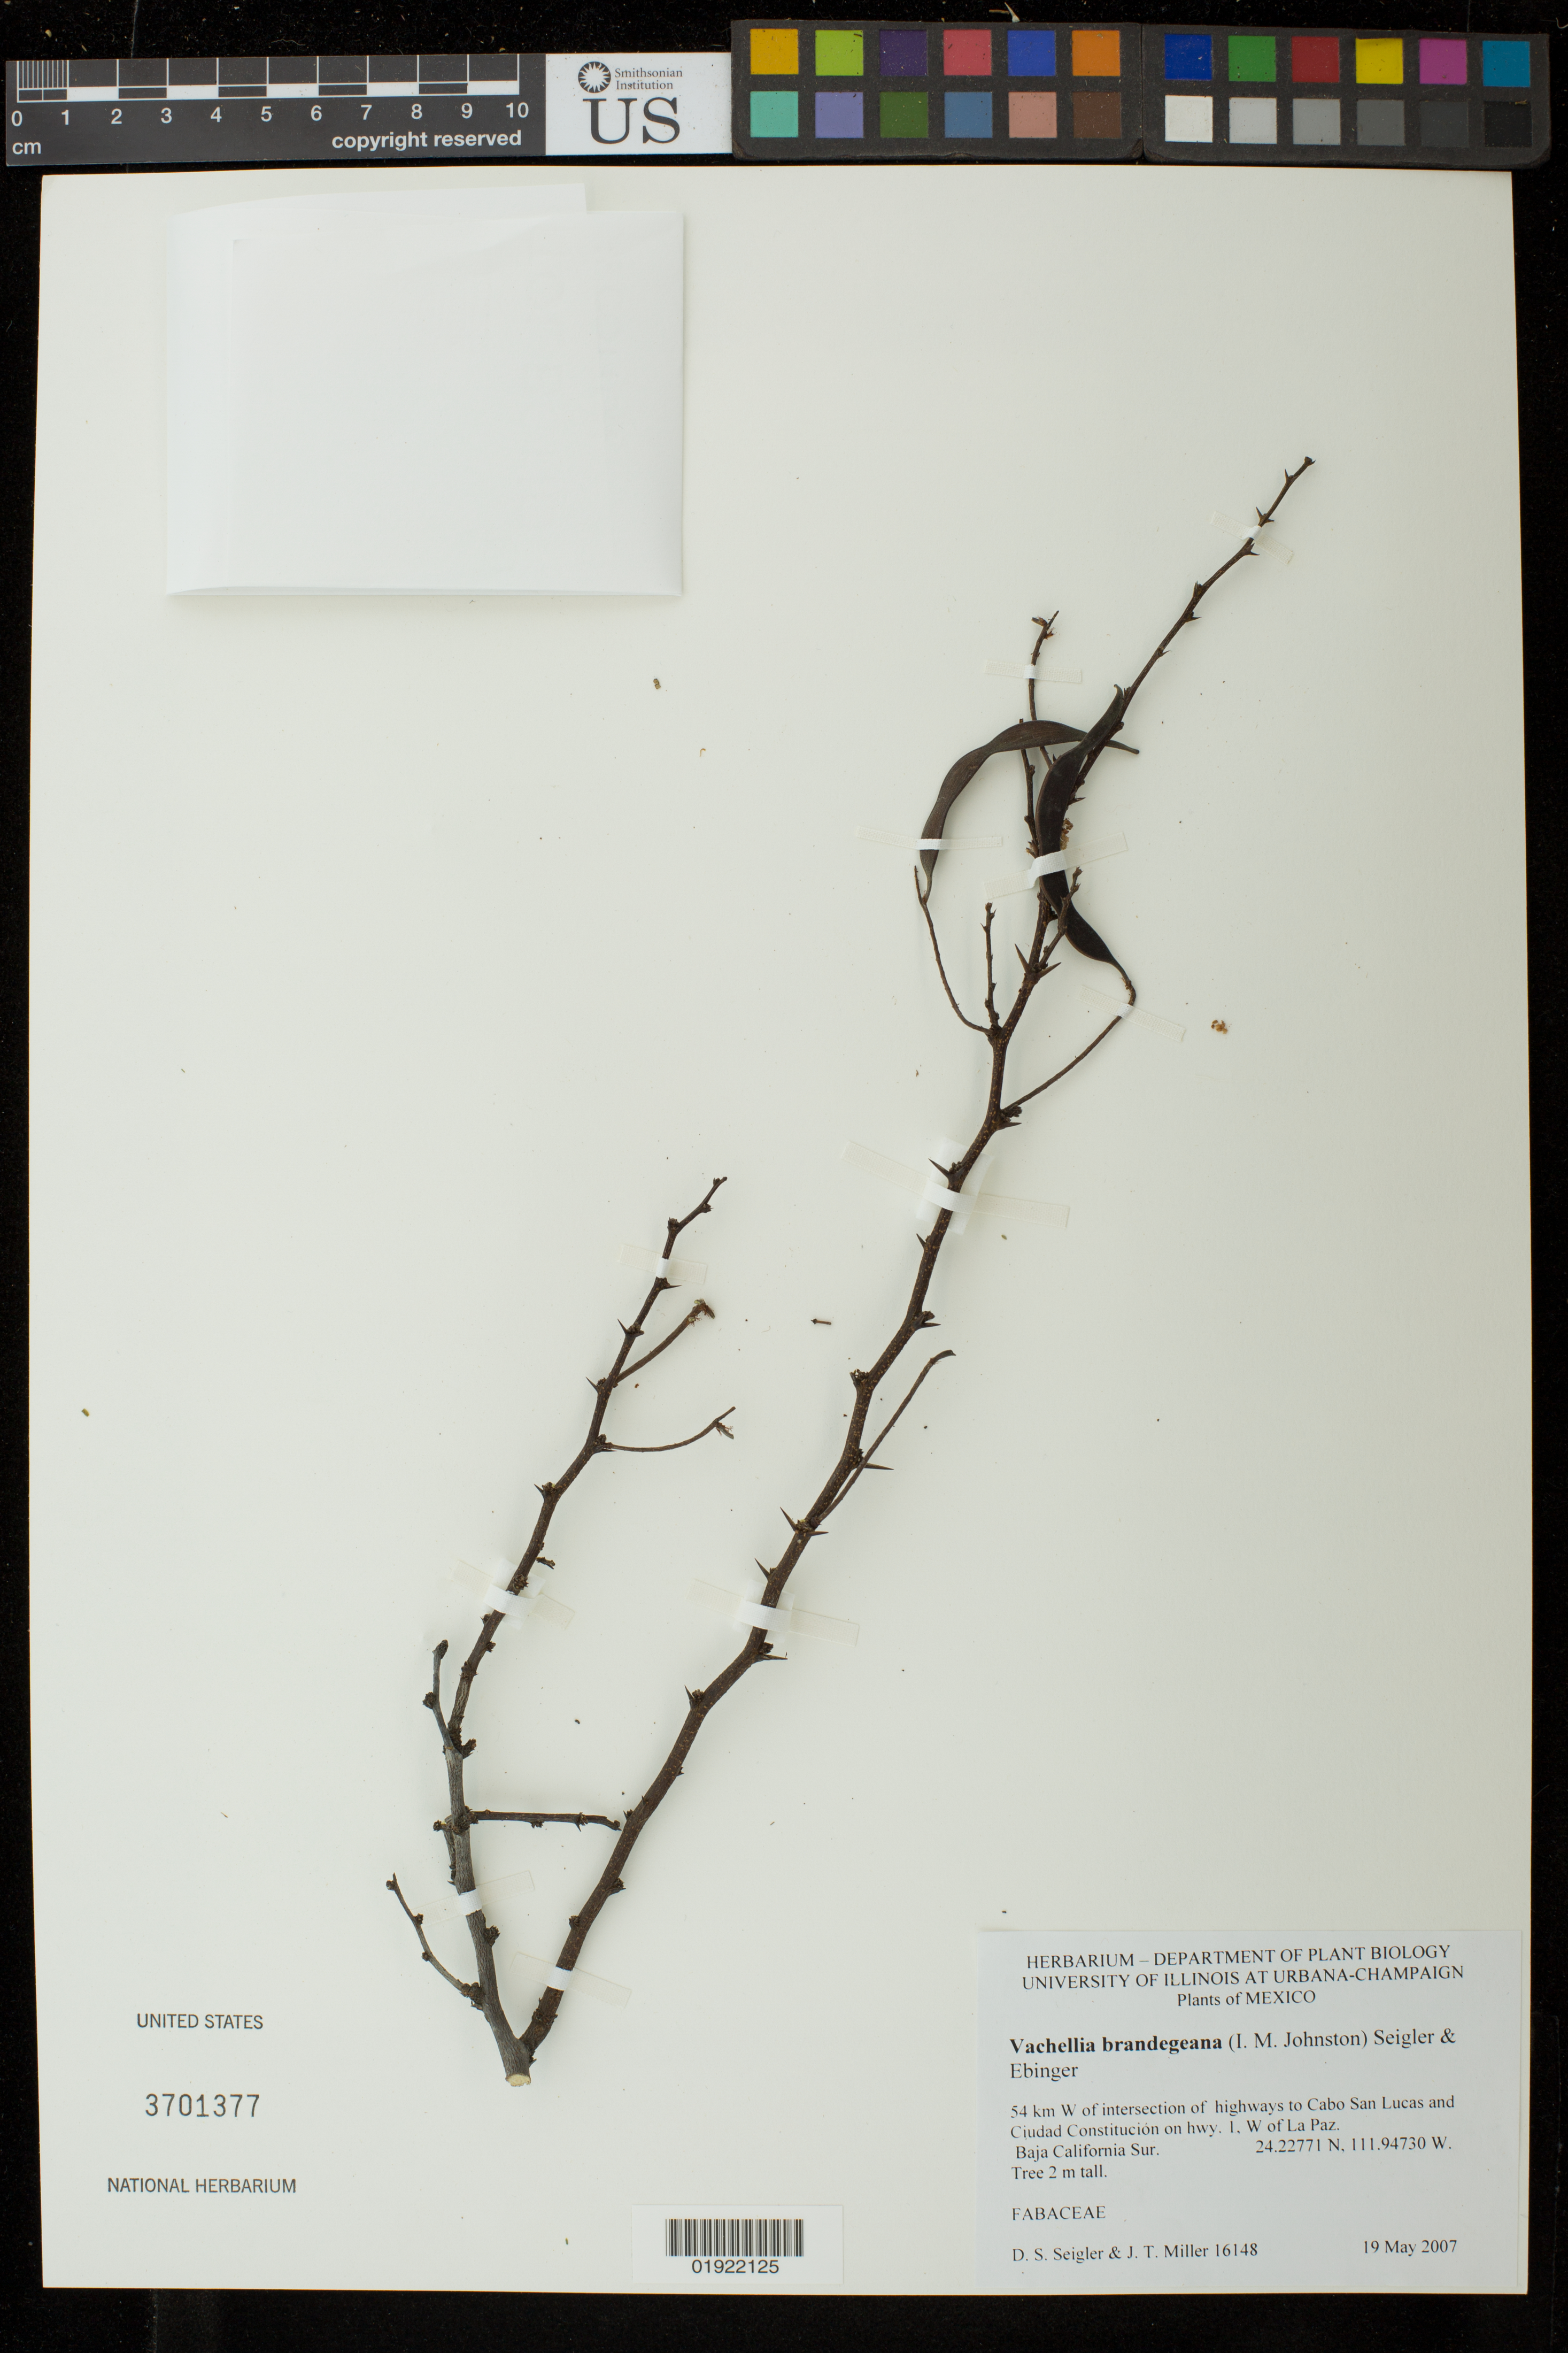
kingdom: Plantae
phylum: Tracheophyta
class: Magnoliopsida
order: Fabales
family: Fabaceae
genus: Vachellia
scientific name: Vachellia brandegeana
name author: (I.M. Johnst.) Seigler & Ebinger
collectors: D. S. Seigler & J. T. Miller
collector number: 16148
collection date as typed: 19 May 2007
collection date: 2007-05-19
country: Mexico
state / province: Baja California Sur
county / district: La Paz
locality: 54 km W of intersection of highways to Cabo San Lucas and Ciudad Constitucion on hwy. 1, W of La Paz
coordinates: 24.22771 N, 111.94730 W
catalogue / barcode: US 3701377